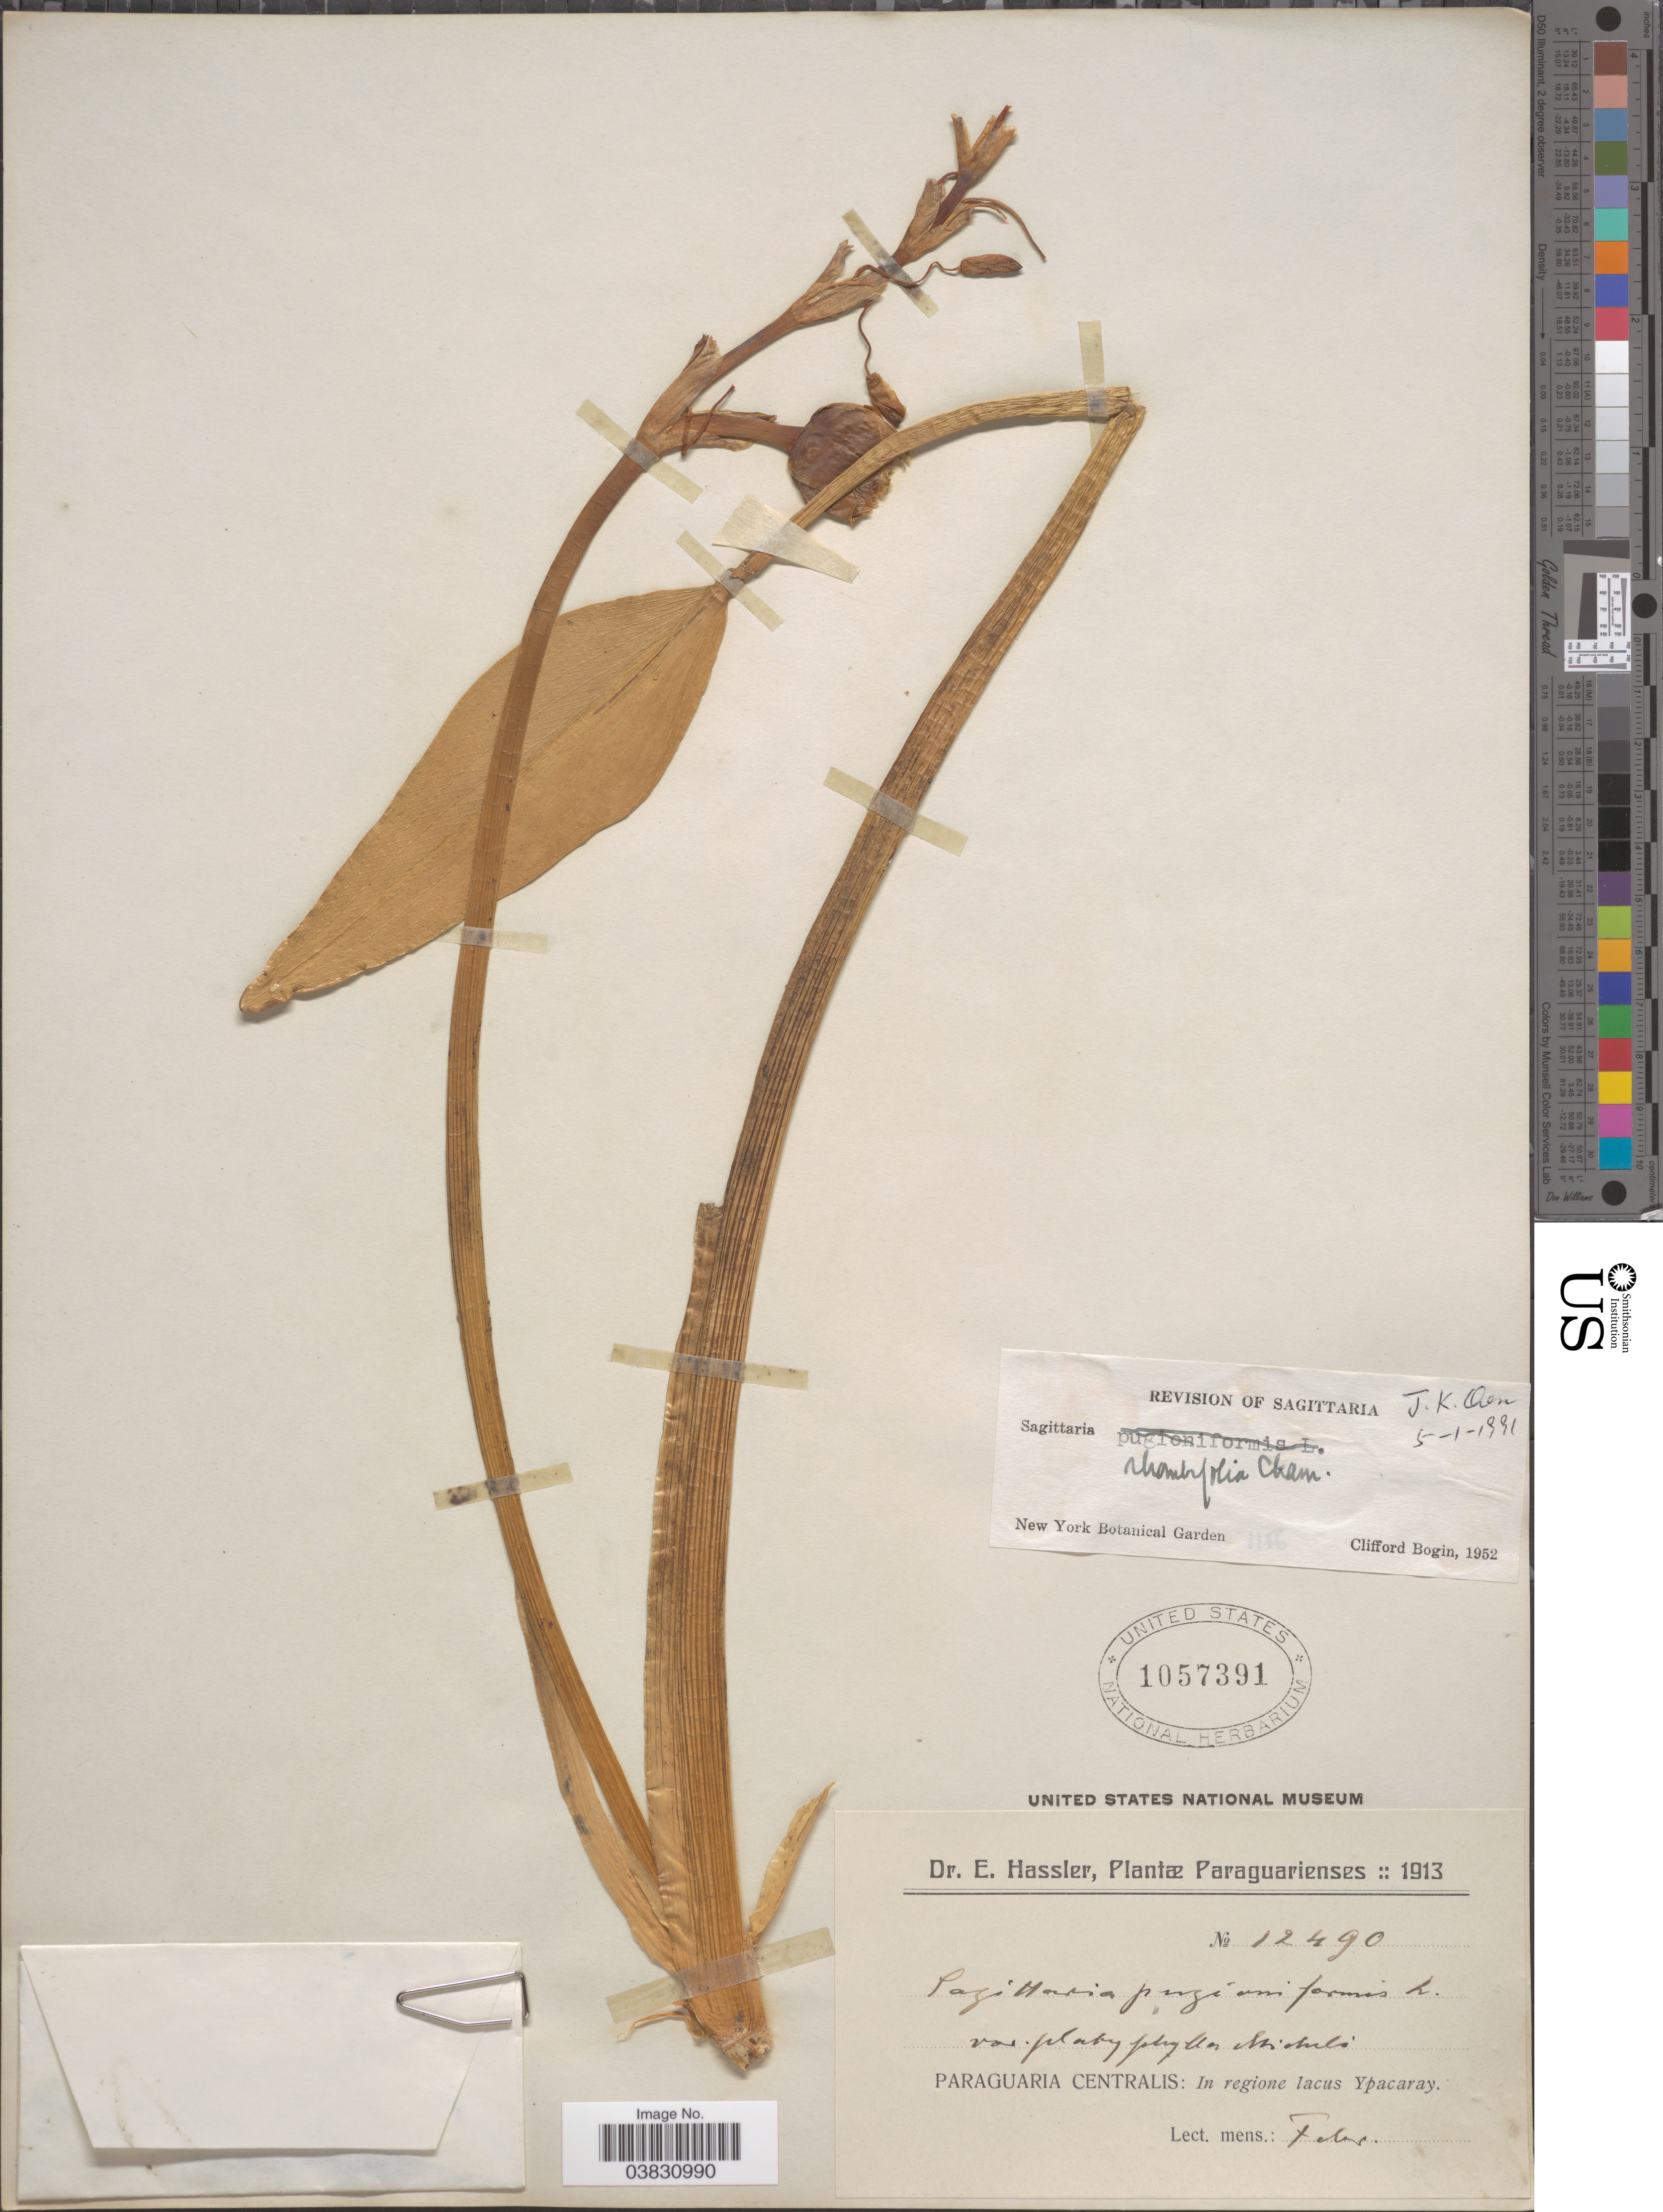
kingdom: Plantae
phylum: Tracheophyta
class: Liliopsida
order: Alismatales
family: Alismataceae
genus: Sagittaria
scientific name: Sagittaria rhombifolia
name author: Cham.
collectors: E. Hassler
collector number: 12490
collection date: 1913-02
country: Paraguay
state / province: Central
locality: Paraguaria Centralis: In regione lacus Ypacaray.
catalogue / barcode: US 1057391